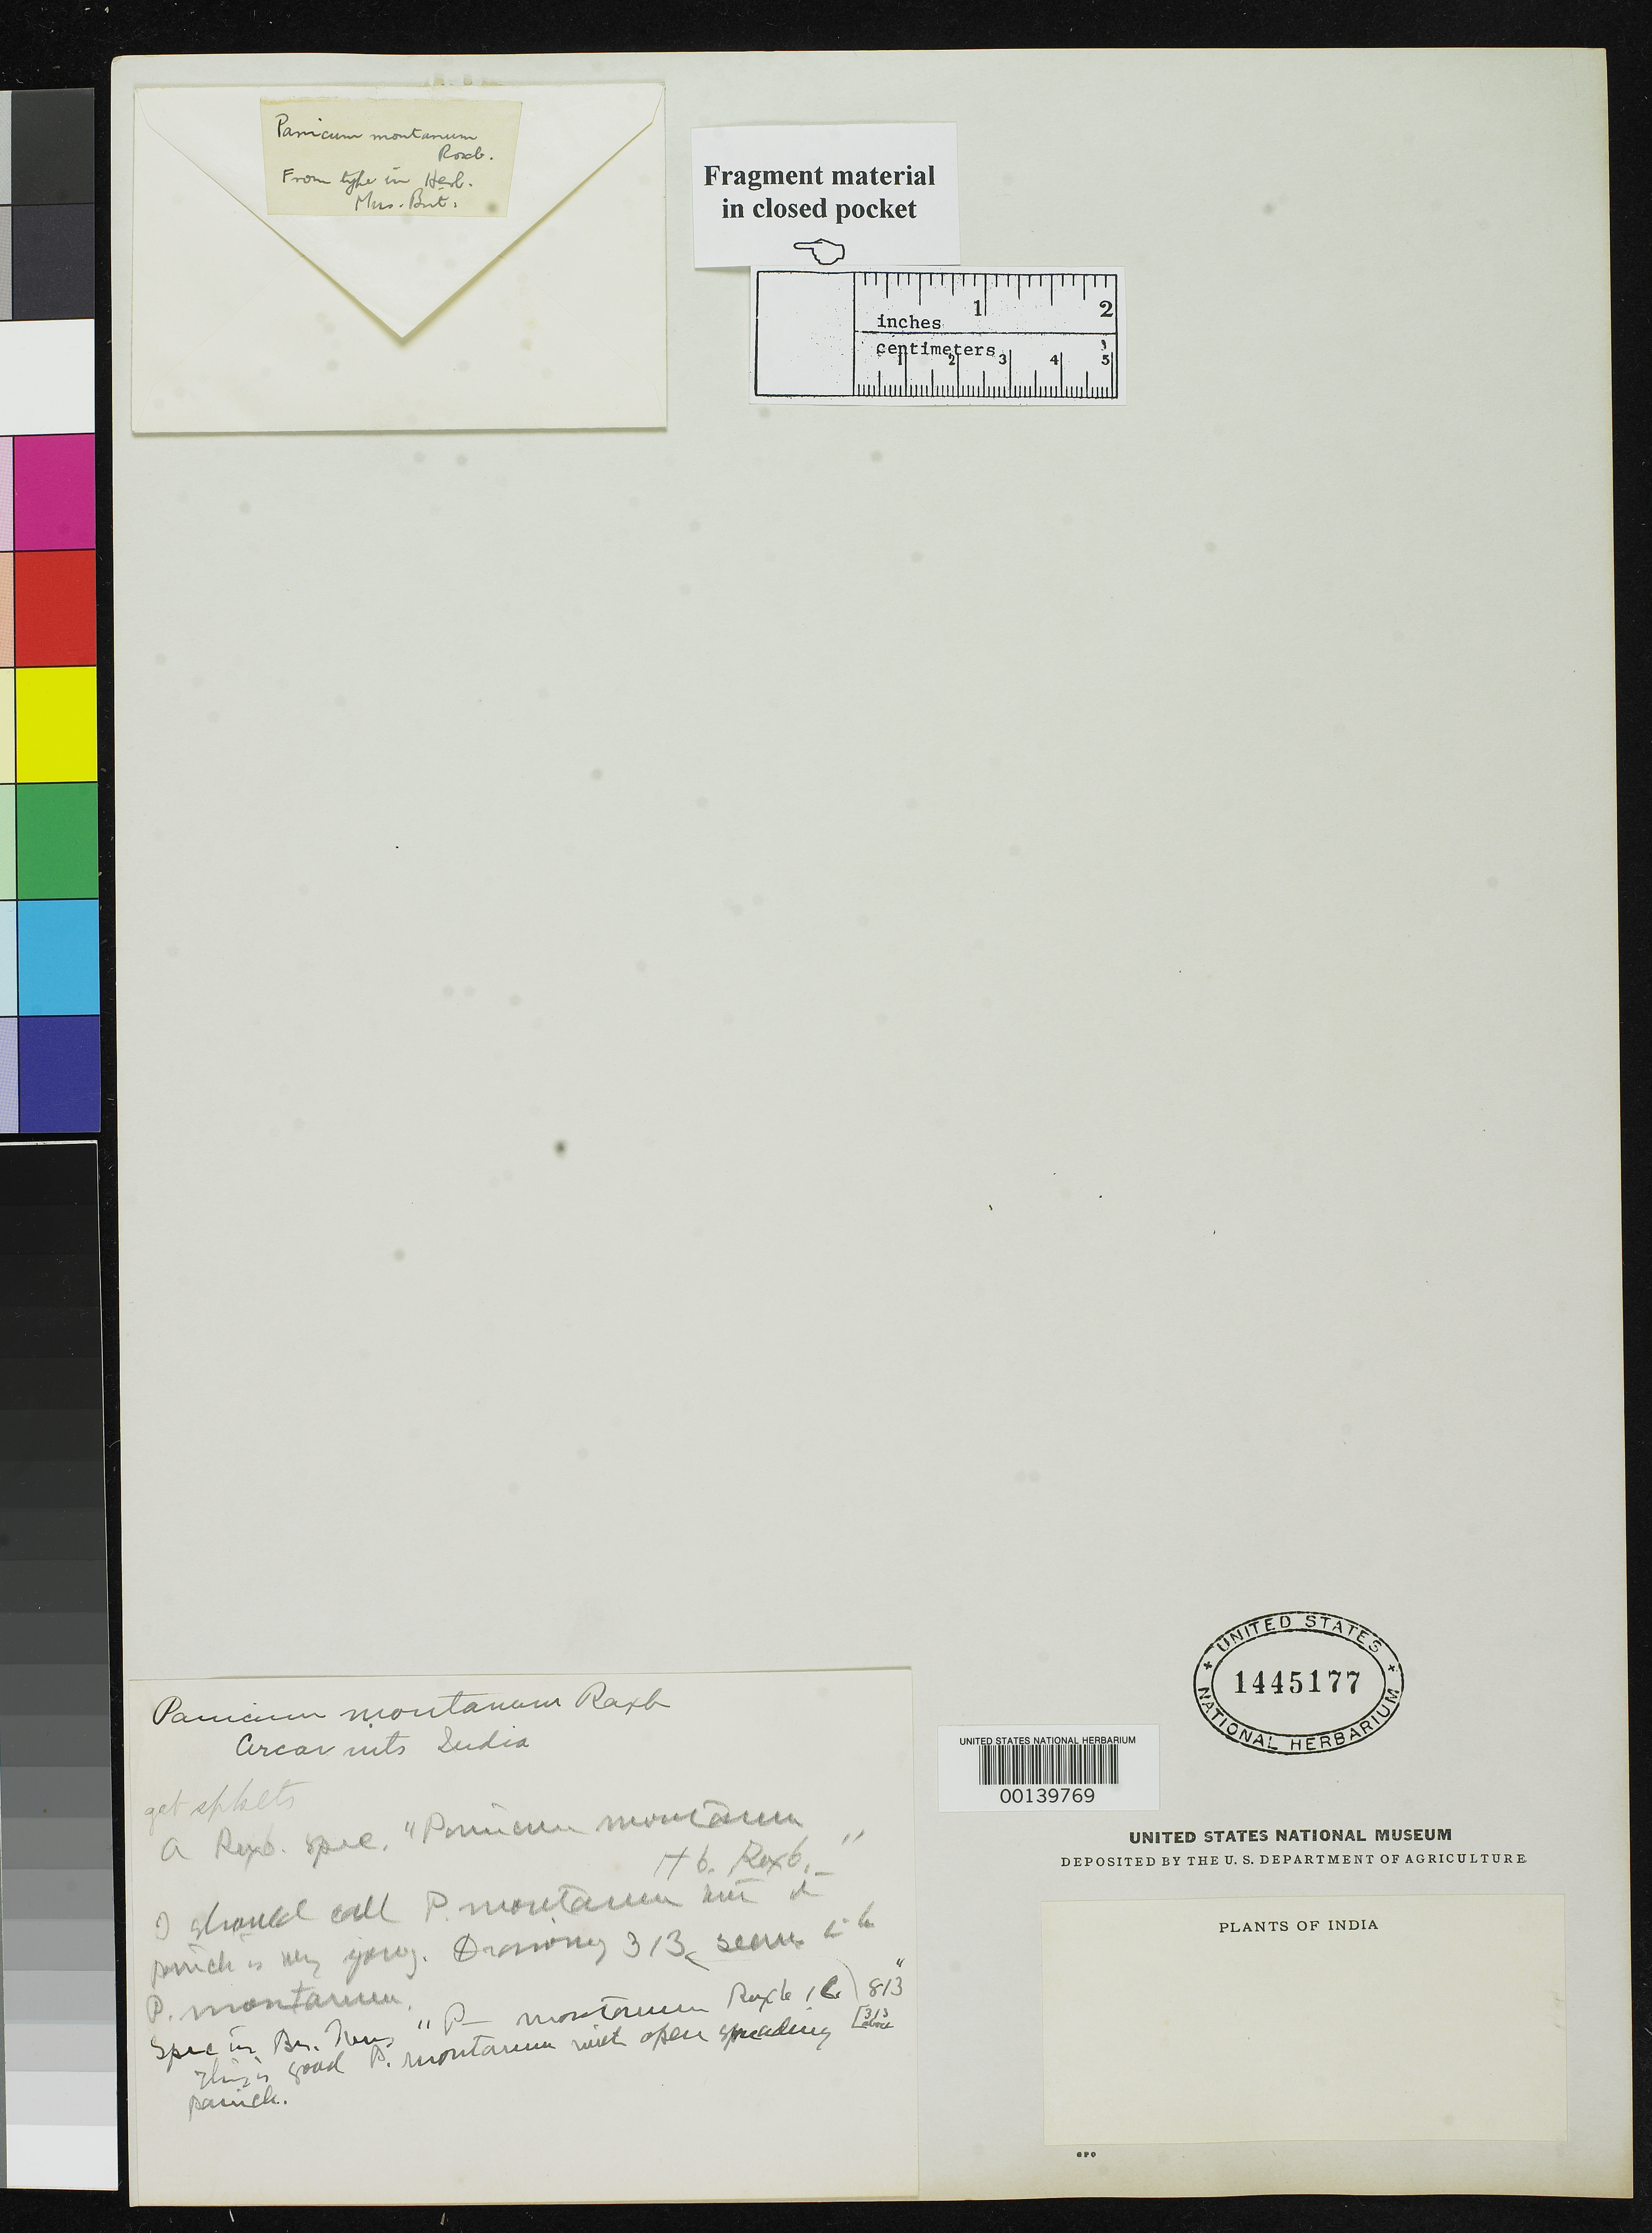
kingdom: Plantae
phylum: Tracheophyta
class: Liliopsida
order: Poales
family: Poaceae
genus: Panicum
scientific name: Panicum montanum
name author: Roxb.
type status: Type Fragment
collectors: ex herb. Roxburg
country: India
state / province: Andhra Pradesh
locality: Circar Mts.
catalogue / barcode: US 1445177